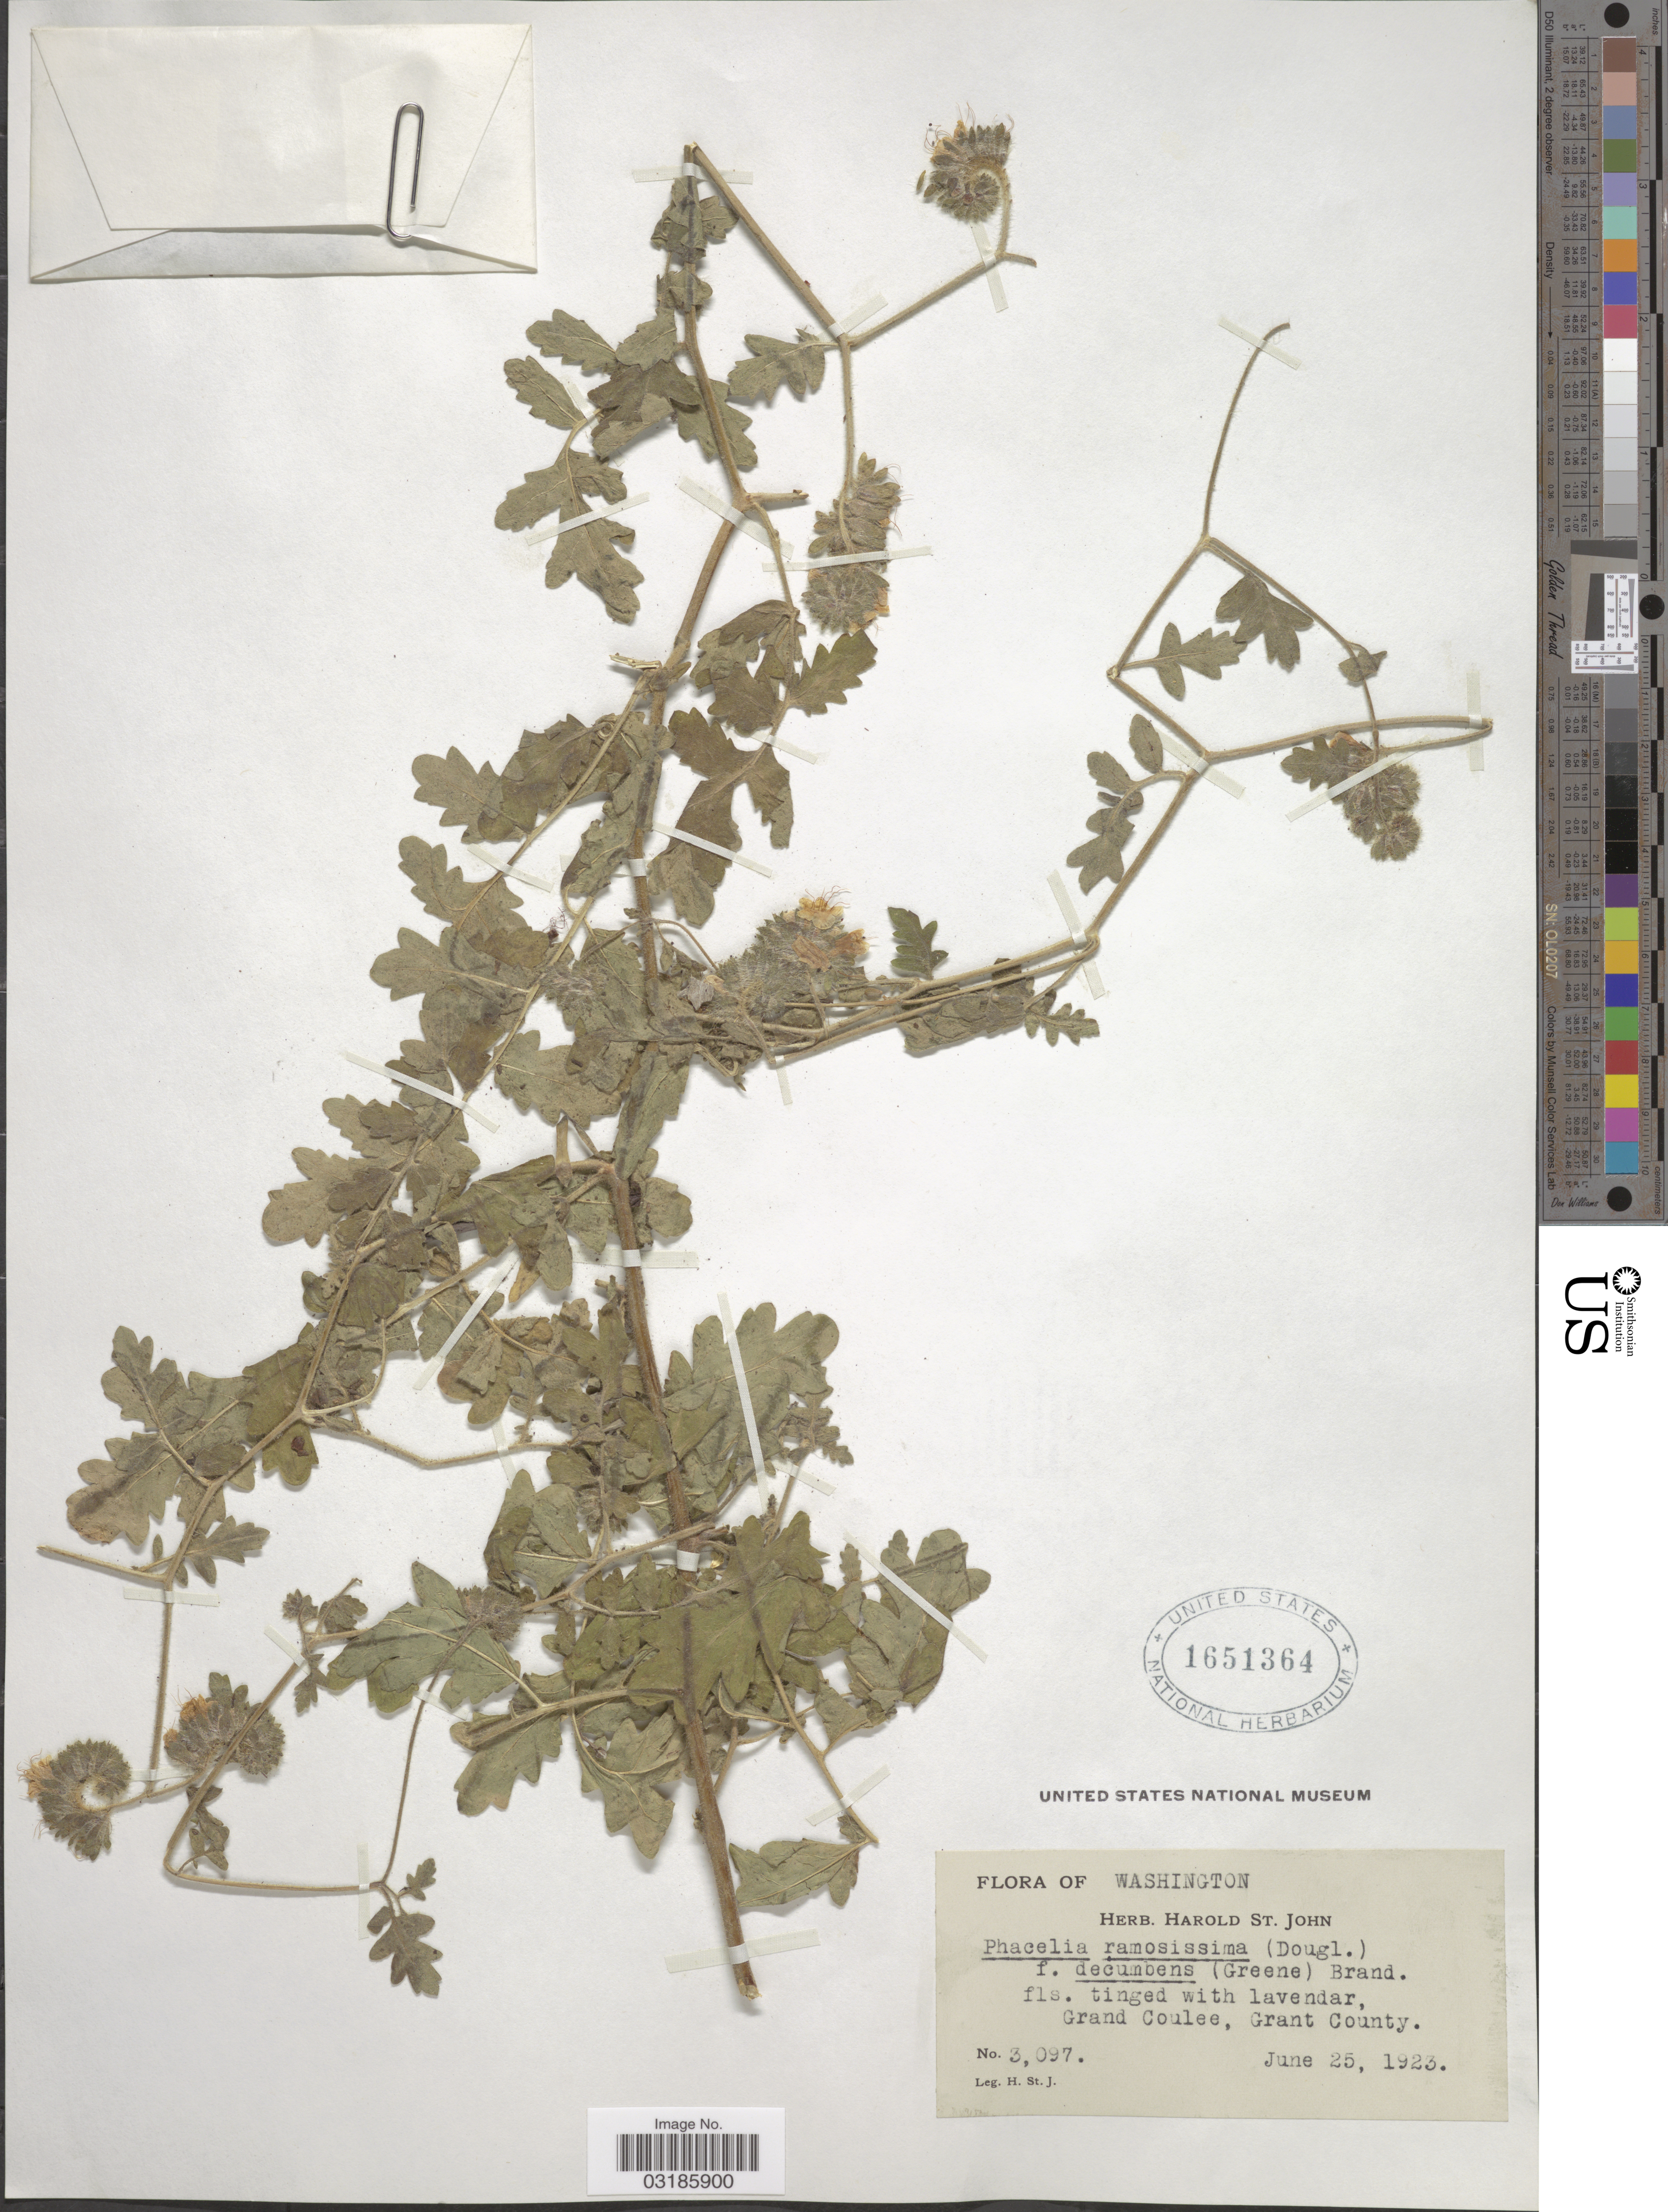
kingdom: Plantae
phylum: Tracheophyta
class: Magnoliopsida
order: Boraginales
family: Hydrophyllaceae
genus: Phacelia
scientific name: Phacelia ramosissima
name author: Douglas ex Lehm.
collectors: H. St. John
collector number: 3097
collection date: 1923-06-25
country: United States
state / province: Washington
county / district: Grant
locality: Grand Coulee, Grant County.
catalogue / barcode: US 1651364